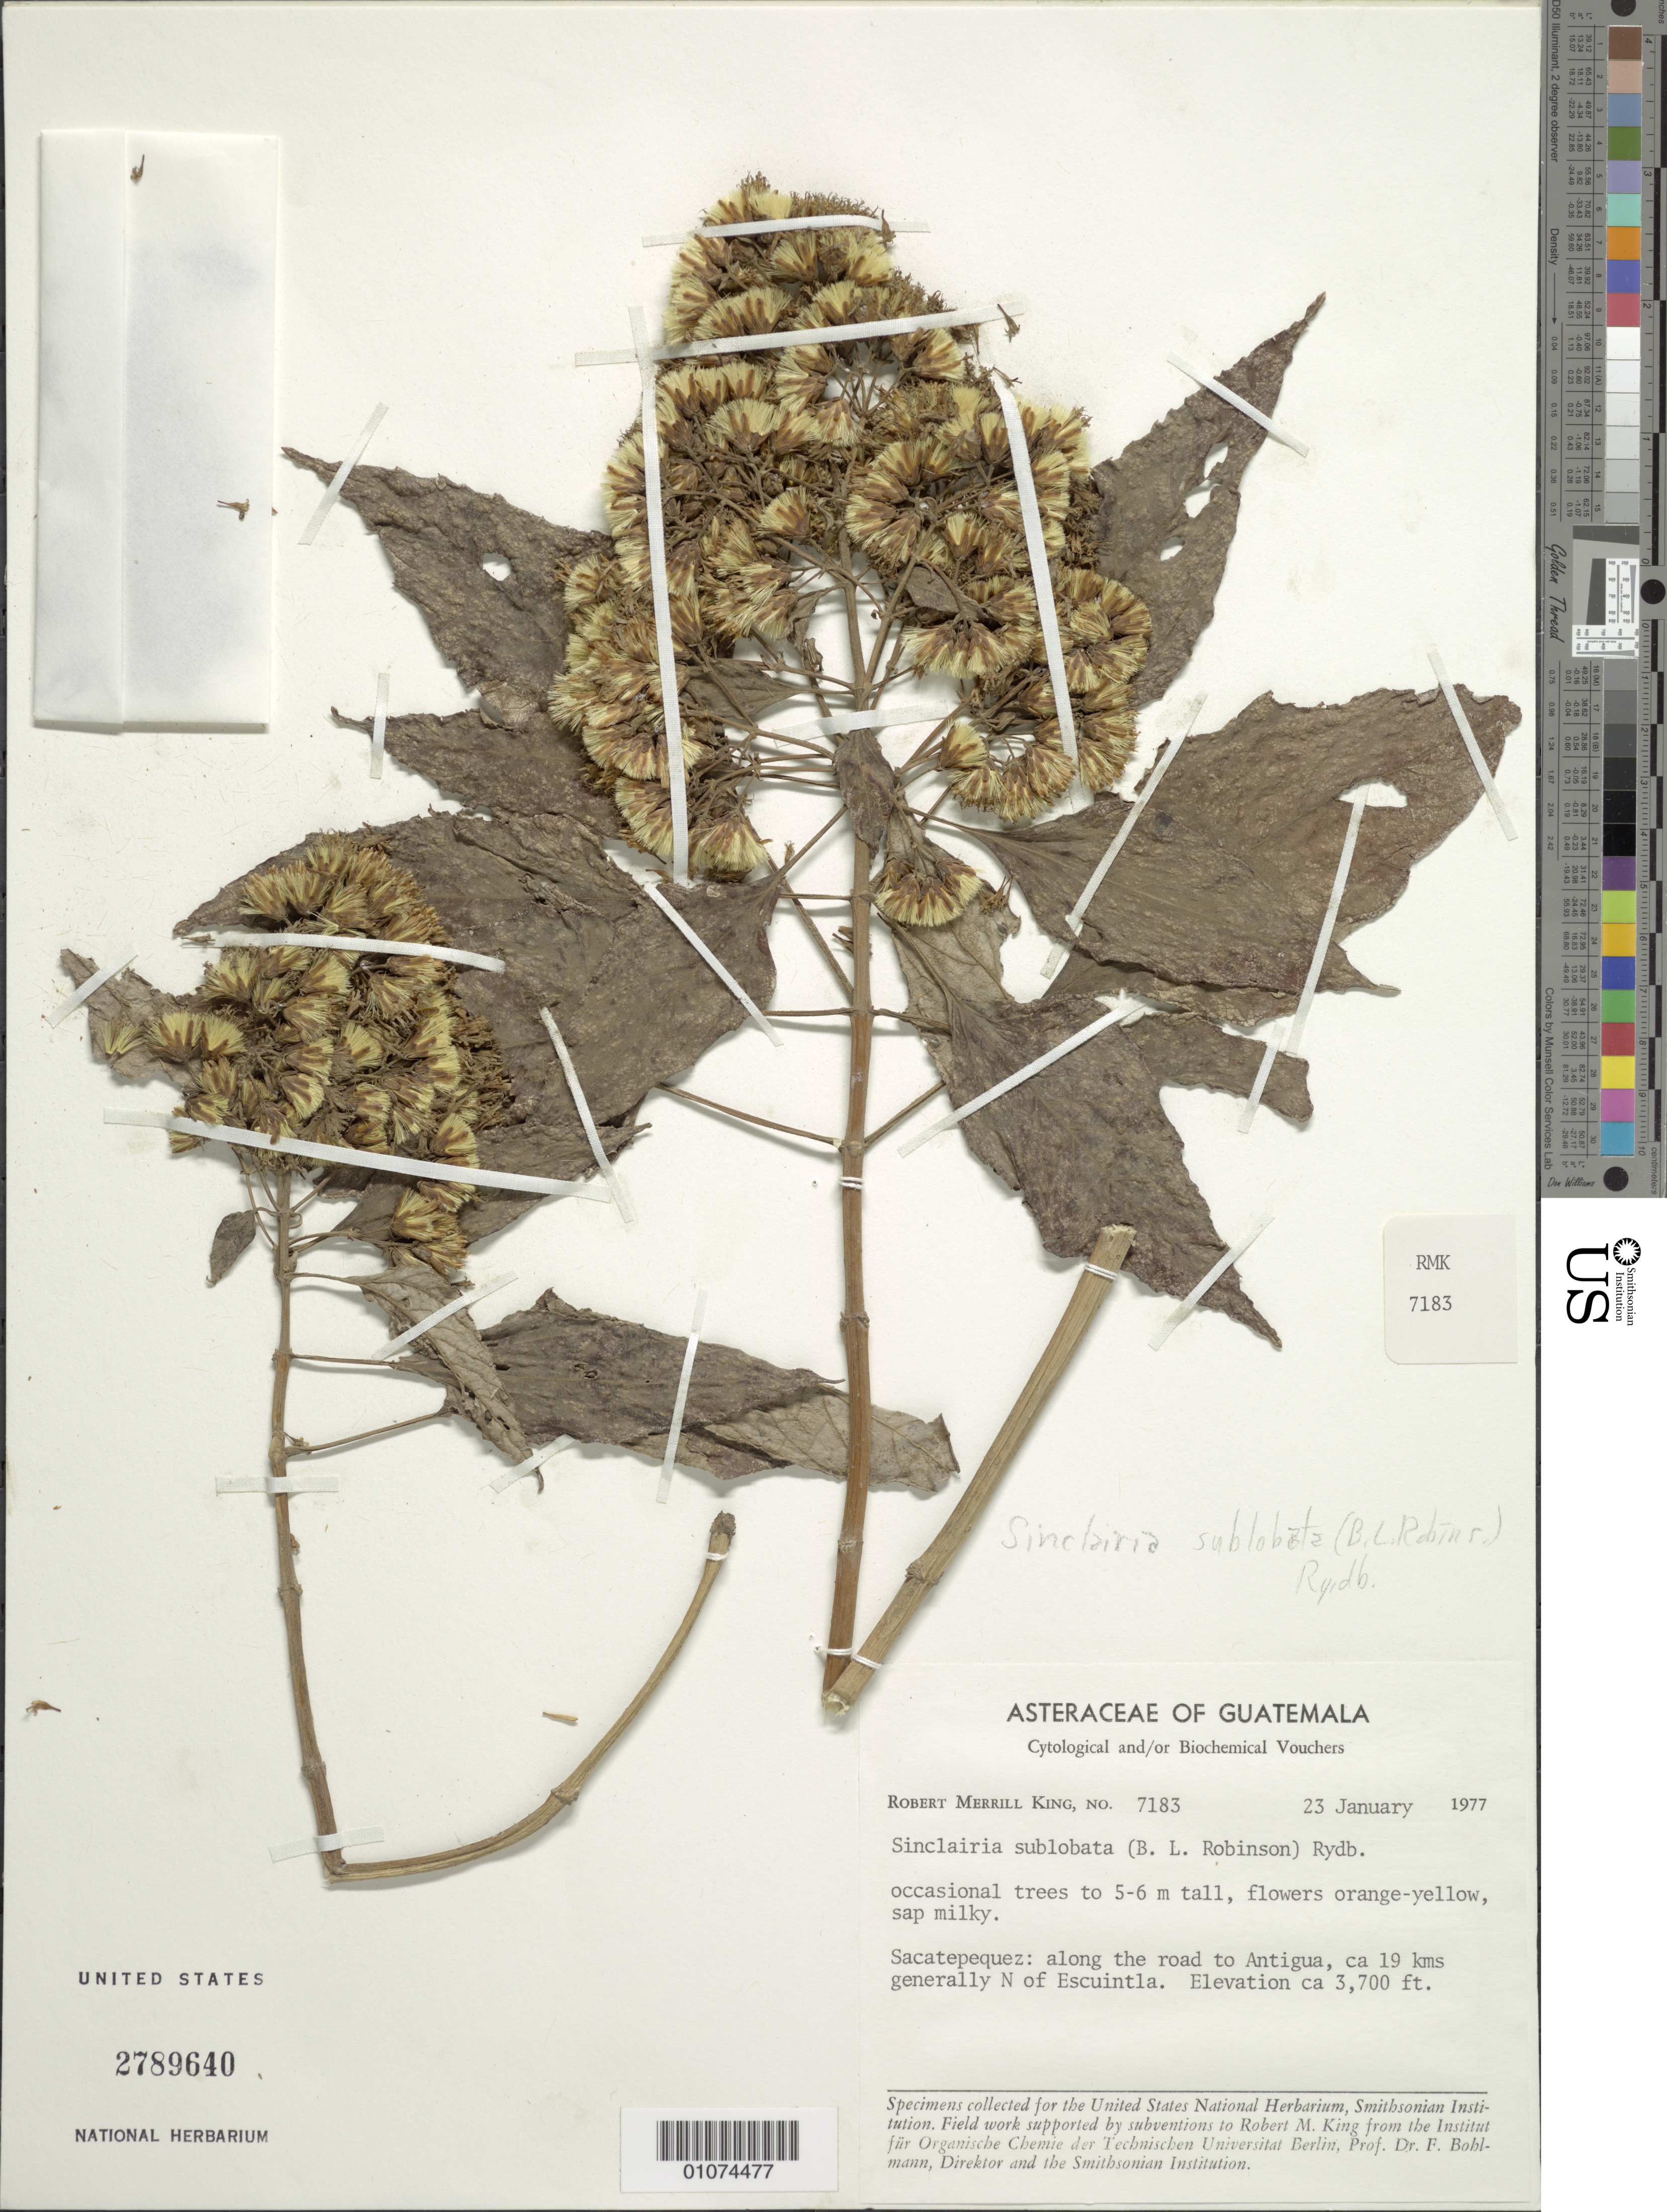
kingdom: Plantae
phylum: Tracheophyta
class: Magnoliopsida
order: Asterales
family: Asteraceae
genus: Sinclairia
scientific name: Sinclairia polyantha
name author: (Klatt) Rydb.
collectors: R. M. King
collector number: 7183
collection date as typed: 23 January 1977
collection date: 1977-01-23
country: Guatemala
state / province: Sacatepéquez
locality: Antigua, along road to, ca 19kms generally N of Escuintla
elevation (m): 1128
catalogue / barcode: US 2789640